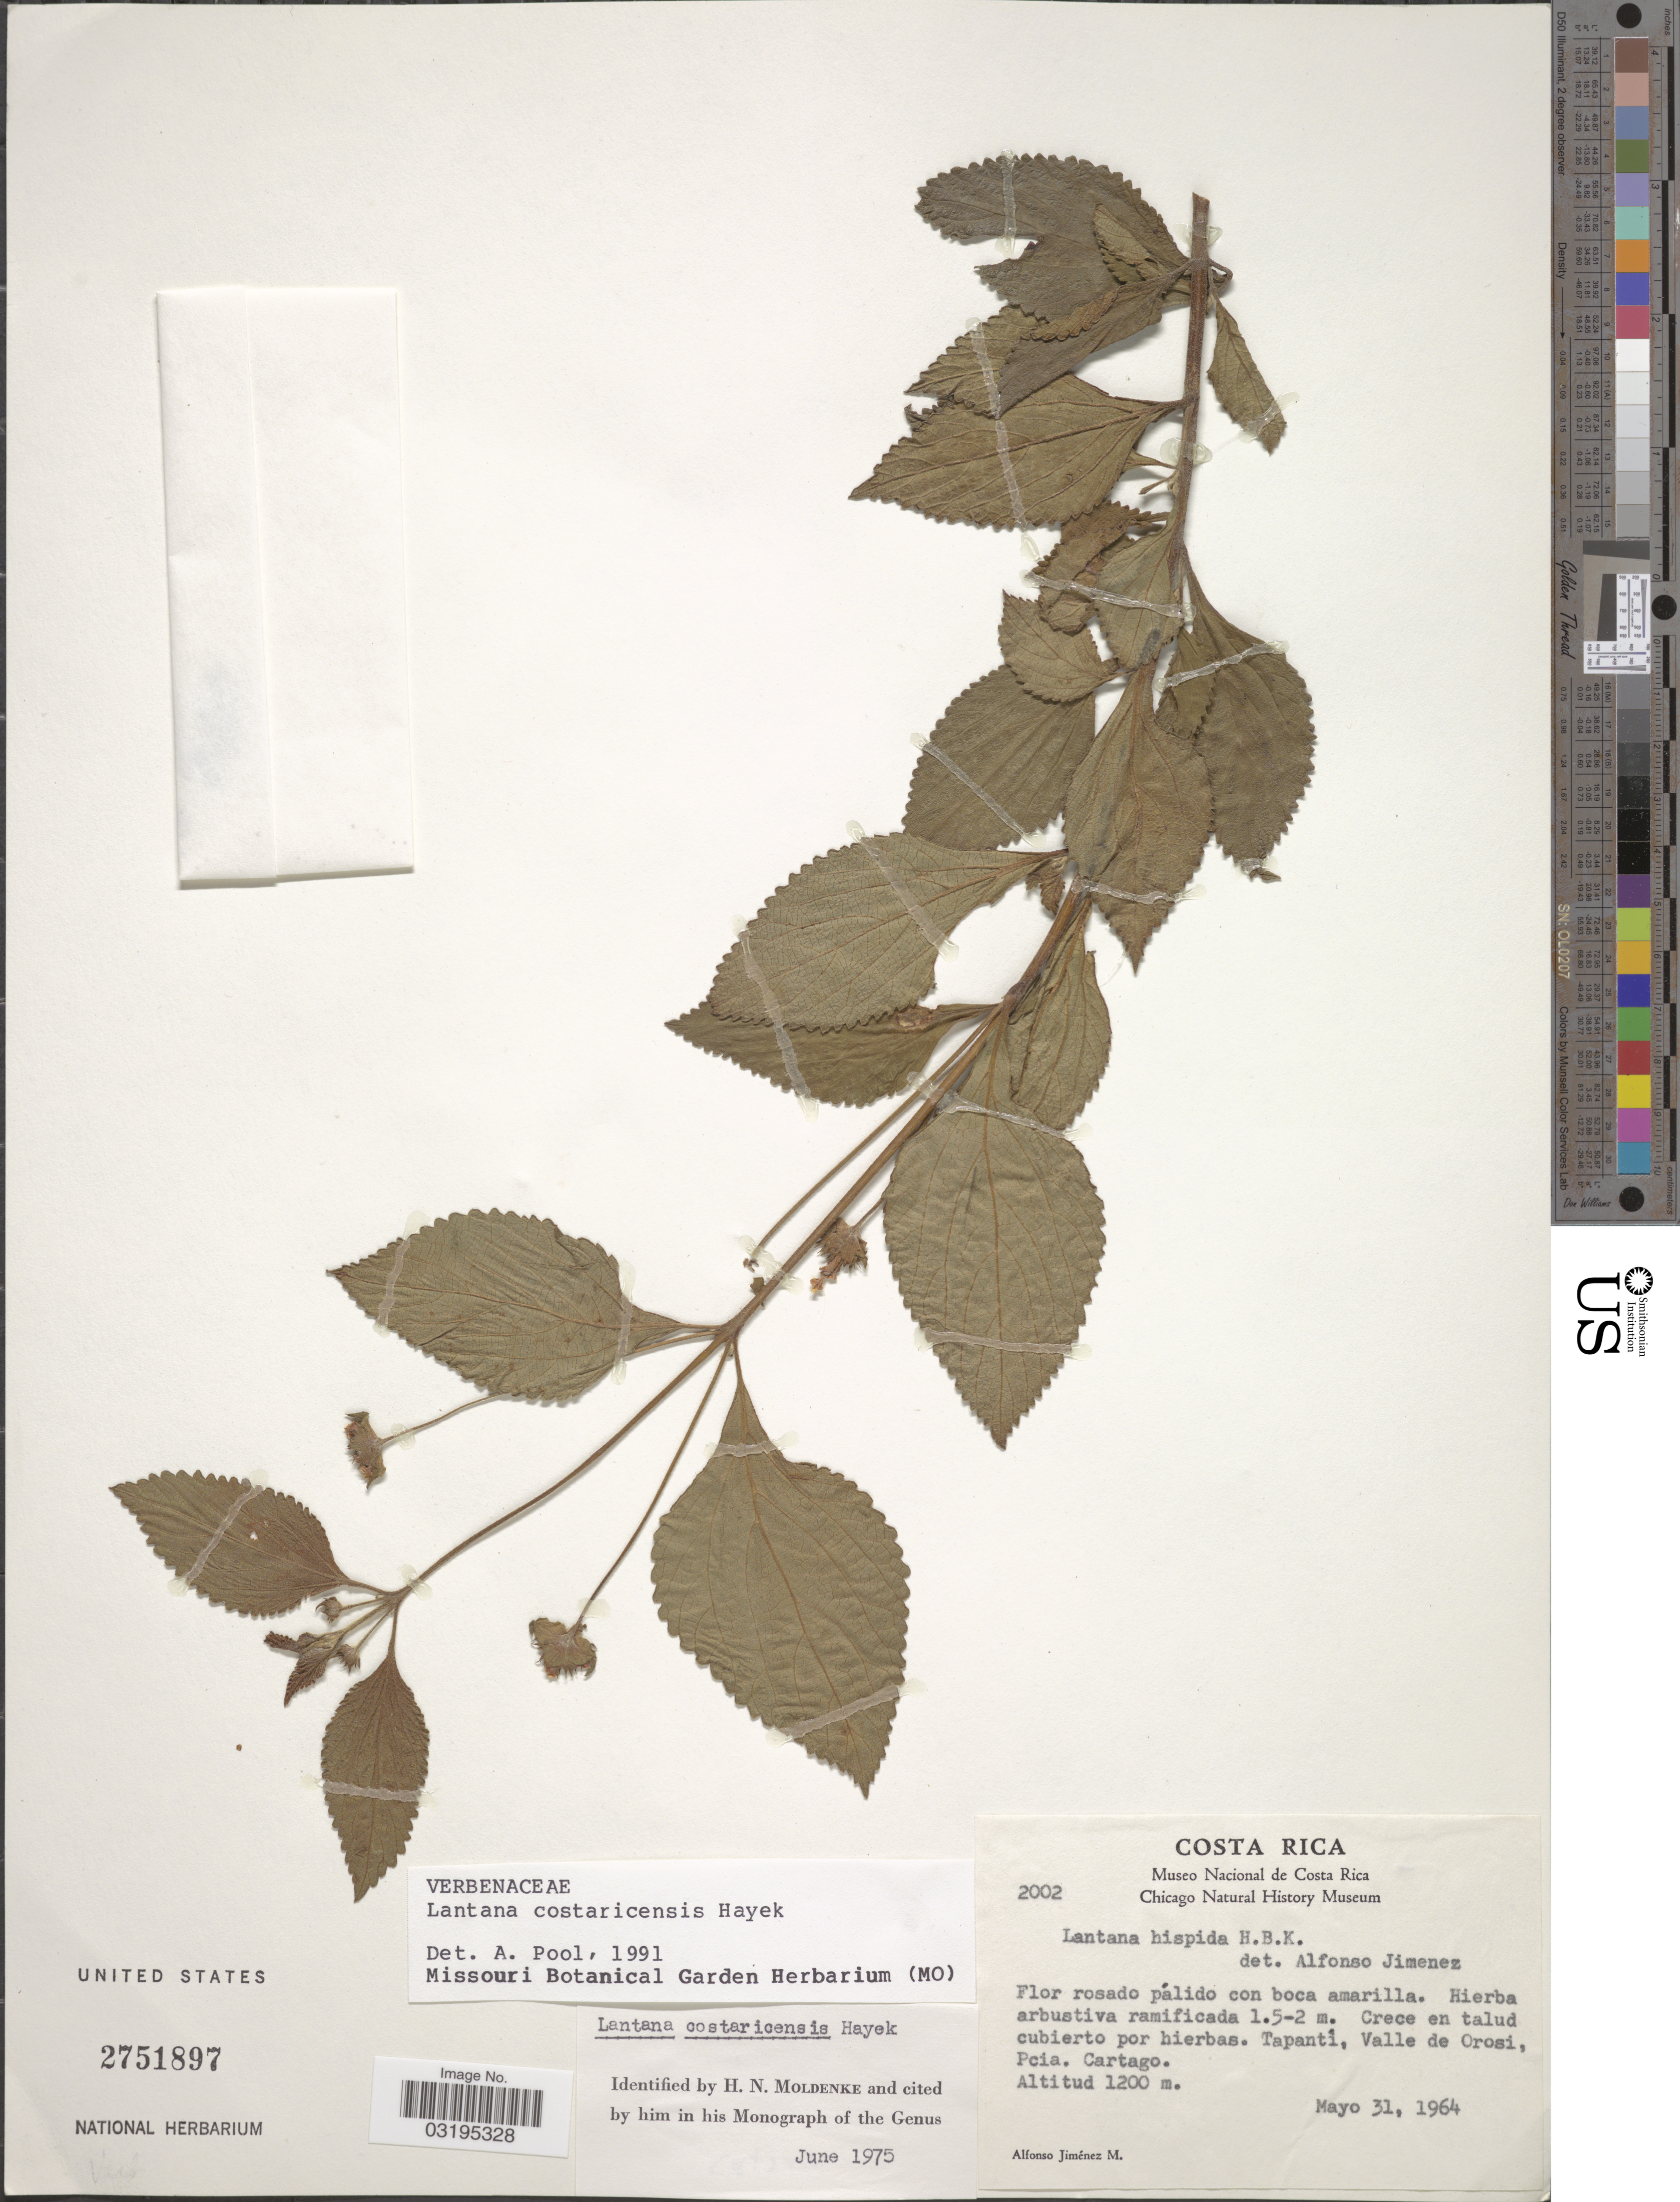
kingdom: Plantae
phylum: Tracheophyta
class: Magnoliopsida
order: Lamiales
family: Verbenaceae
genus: Lantana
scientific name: Lantana costaricensis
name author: Hayek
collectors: A. Jimenez M.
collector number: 2002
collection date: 1964-05-31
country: Costa Rica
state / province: Cartago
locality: Tapantí, Valle de Orosi.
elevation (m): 1200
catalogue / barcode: US 2751897